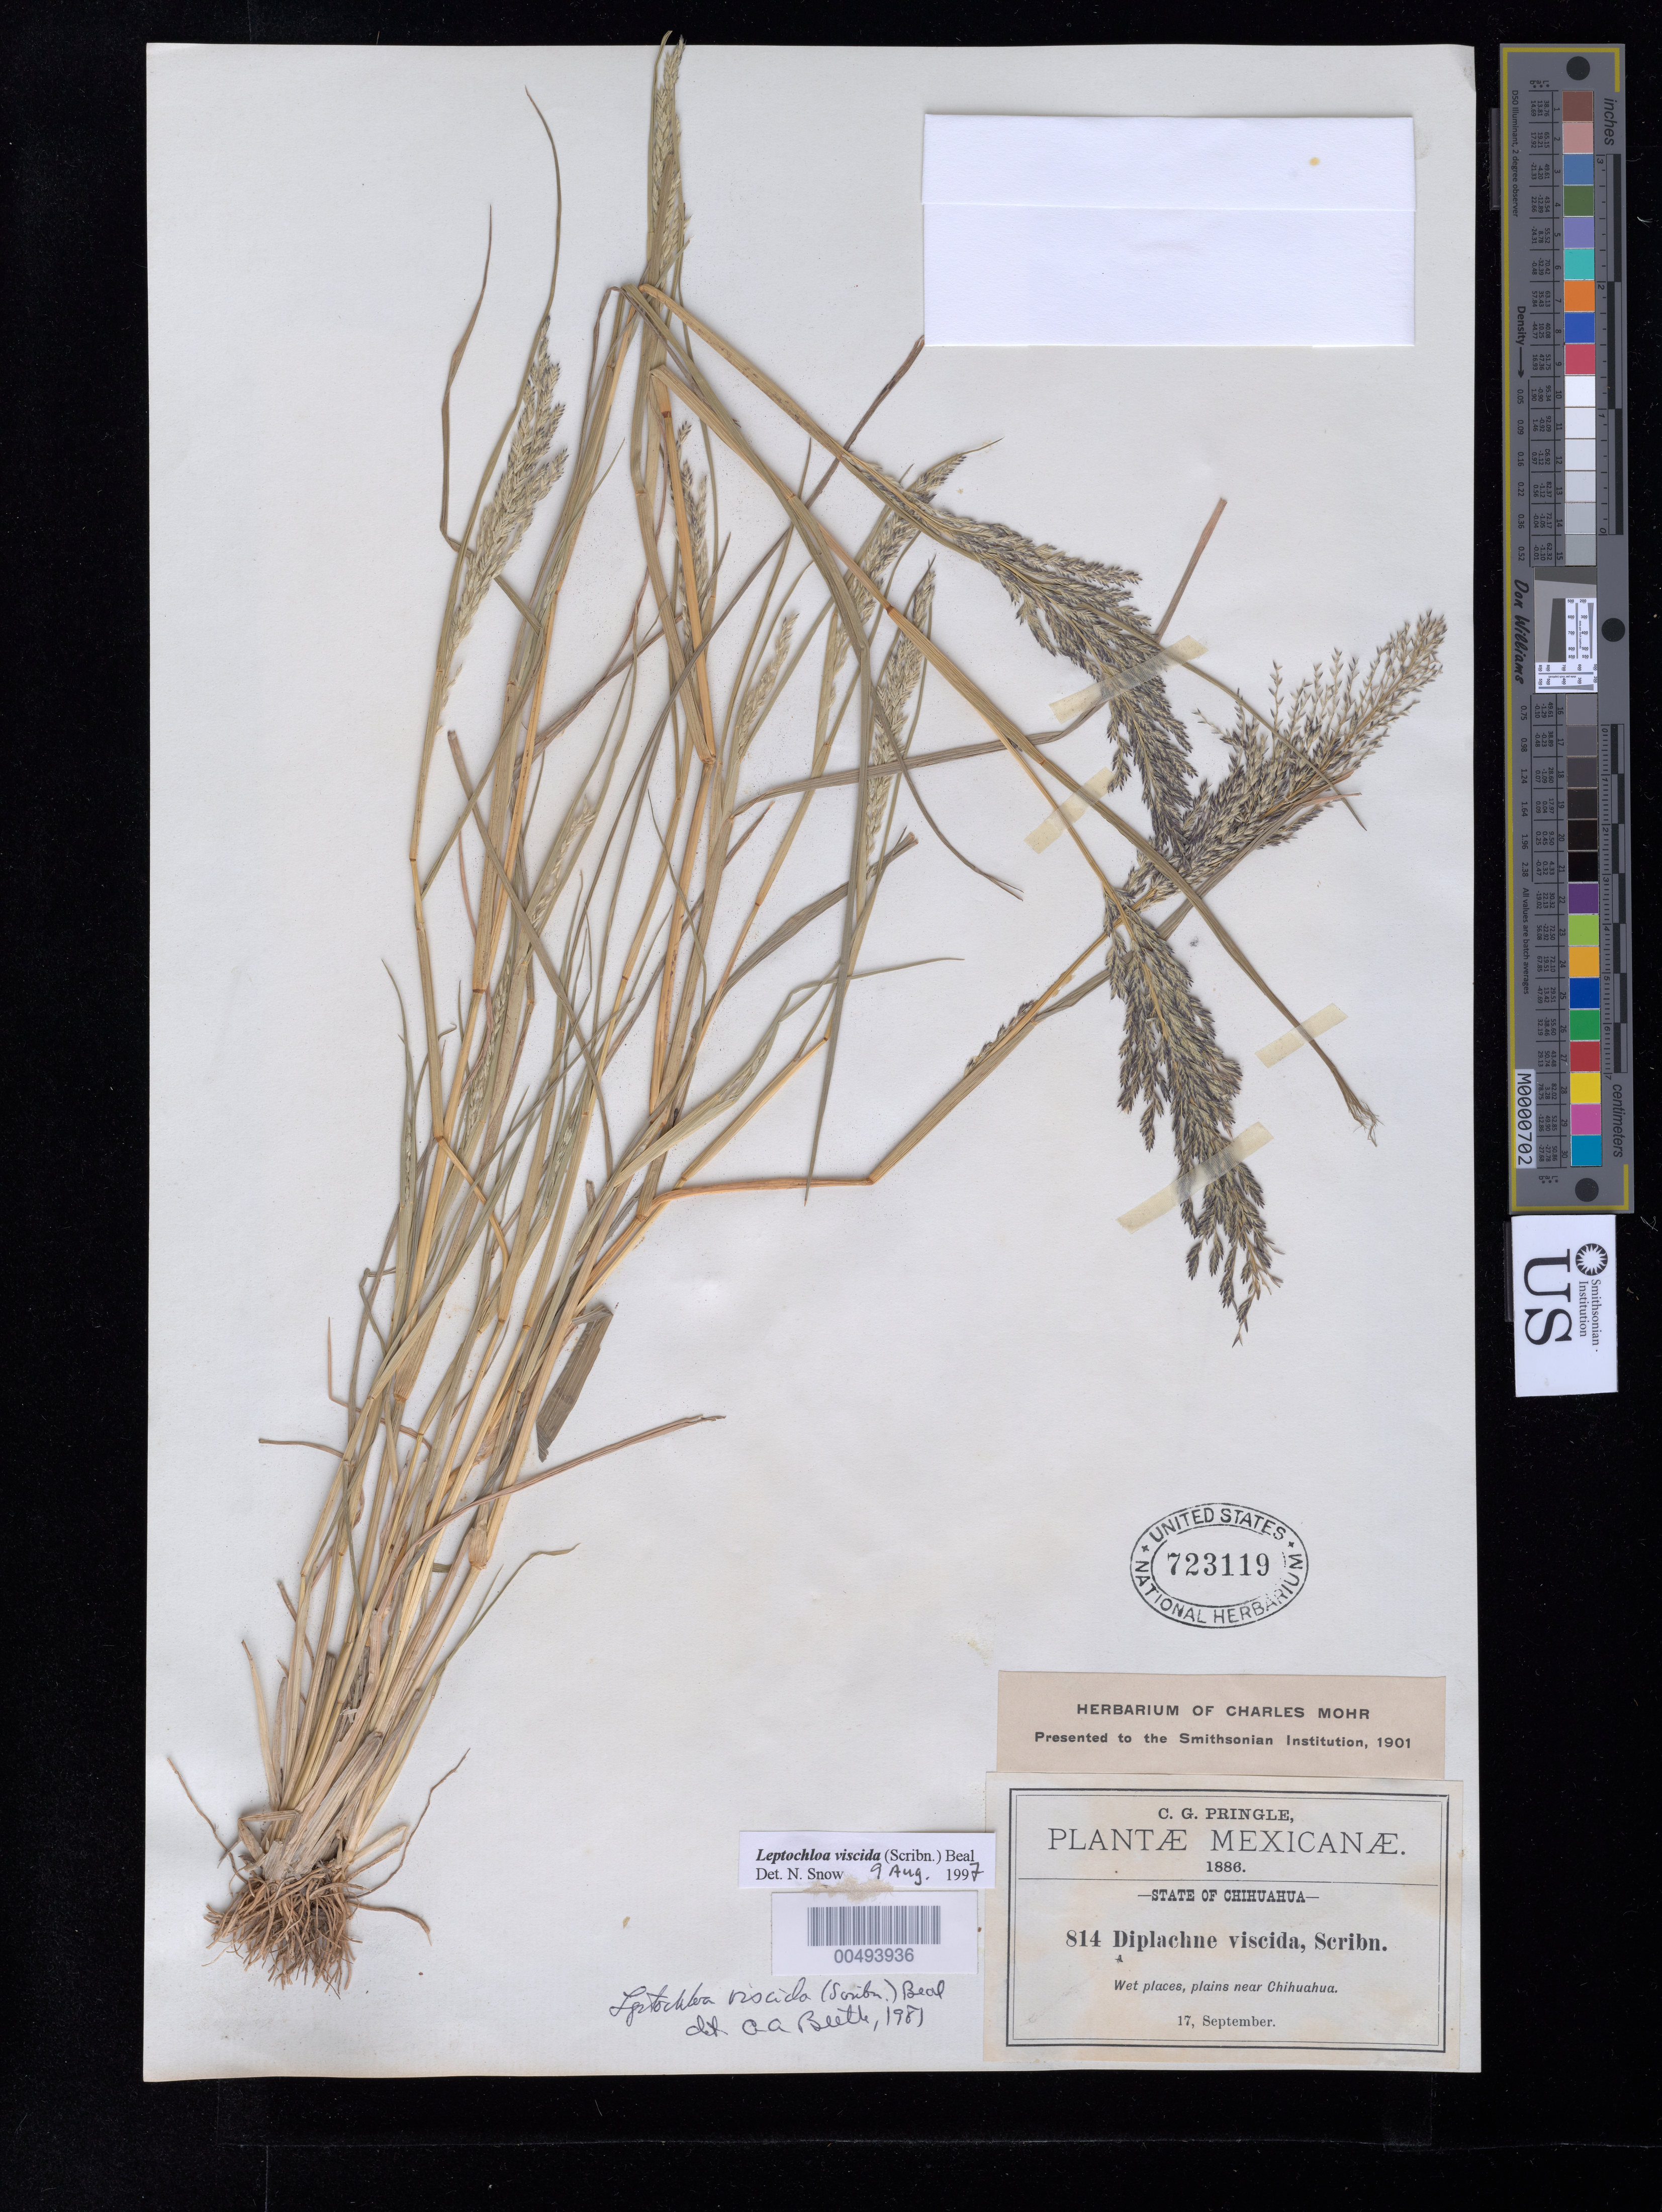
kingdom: Plantae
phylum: Tracheophyta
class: Liliopsida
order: Poales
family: Poaceae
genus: Leptochloa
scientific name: Leptochloa viscida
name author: (Scribn.) W.J. Beal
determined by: Beetle, Alan A.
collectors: C. G. Pringle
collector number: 814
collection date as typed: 17 Sep 1886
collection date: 1886-09-17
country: Mexico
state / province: Chihuahua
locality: Near Chihuahua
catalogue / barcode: US 723119